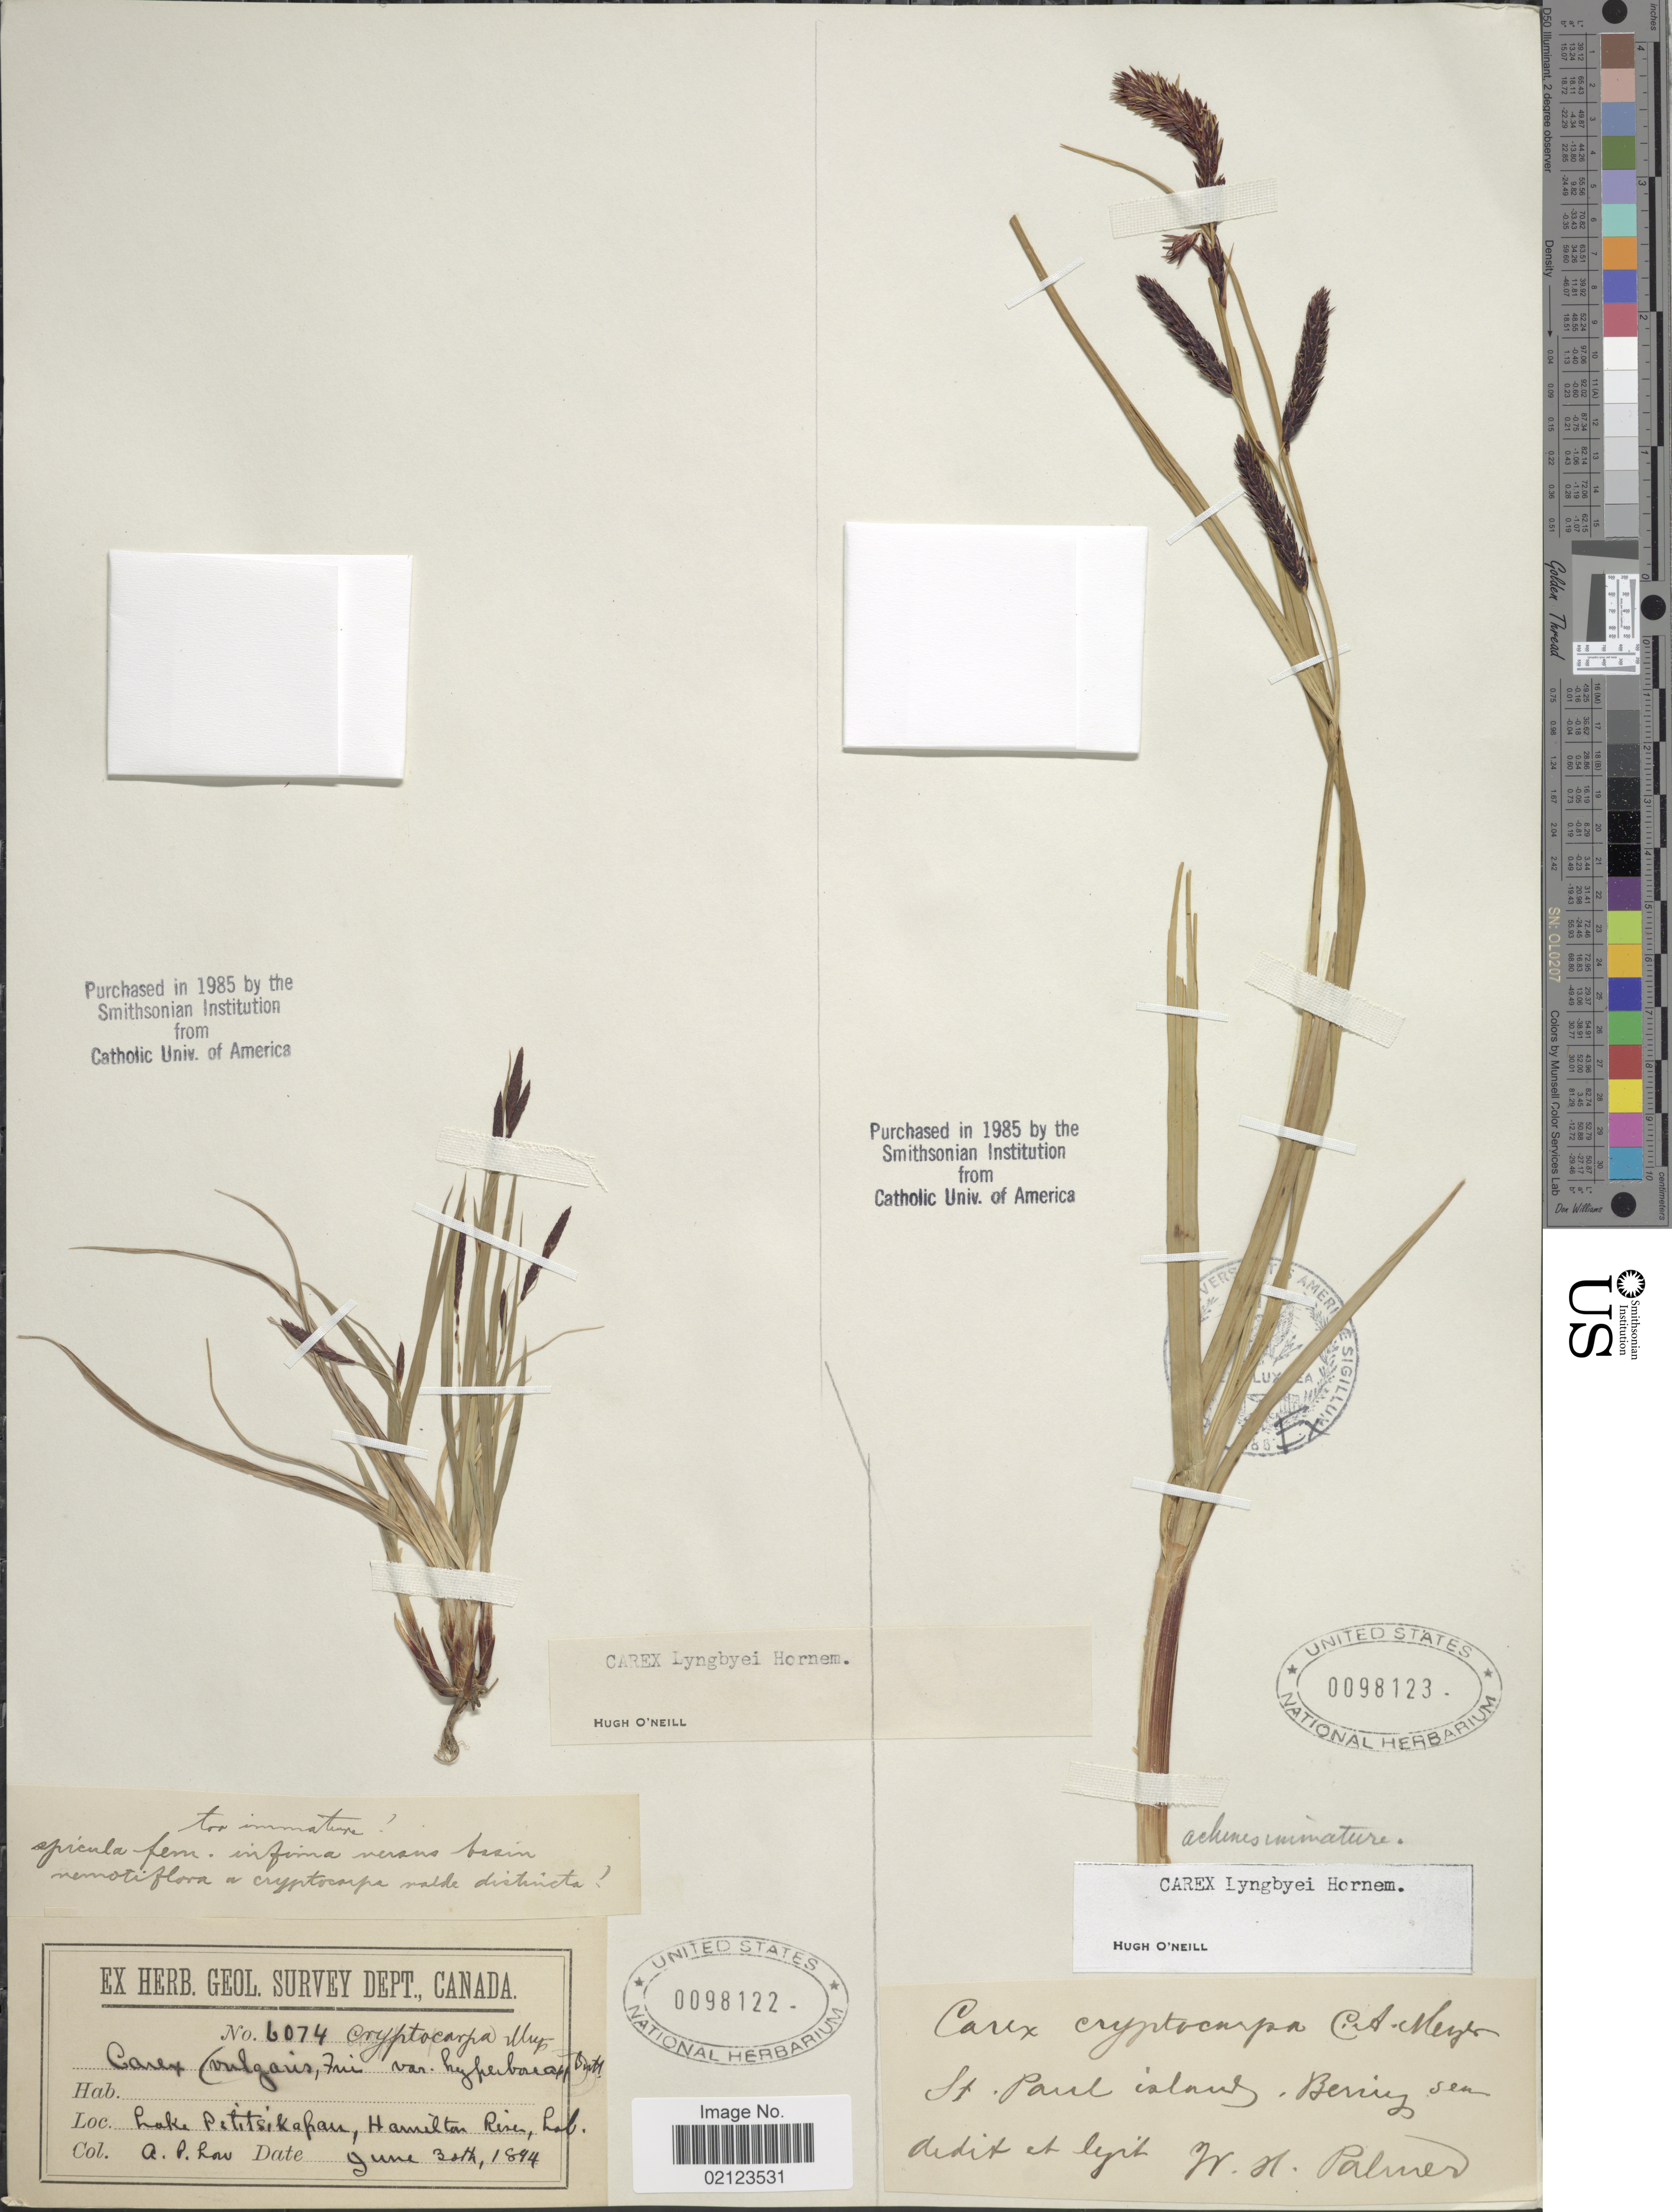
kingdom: Plantae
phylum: Tracheophyta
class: Liliopsida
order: Poales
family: Cyperaceae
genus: Carex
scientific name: Carex lyngbyei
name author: Hornem.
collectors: A. Low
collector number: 6074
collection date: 1894-06-30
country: Canada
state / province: Newfoundland and Labrador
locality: Lake Petitsikapan, Hamilton River, Lab.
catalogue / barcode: US 98122